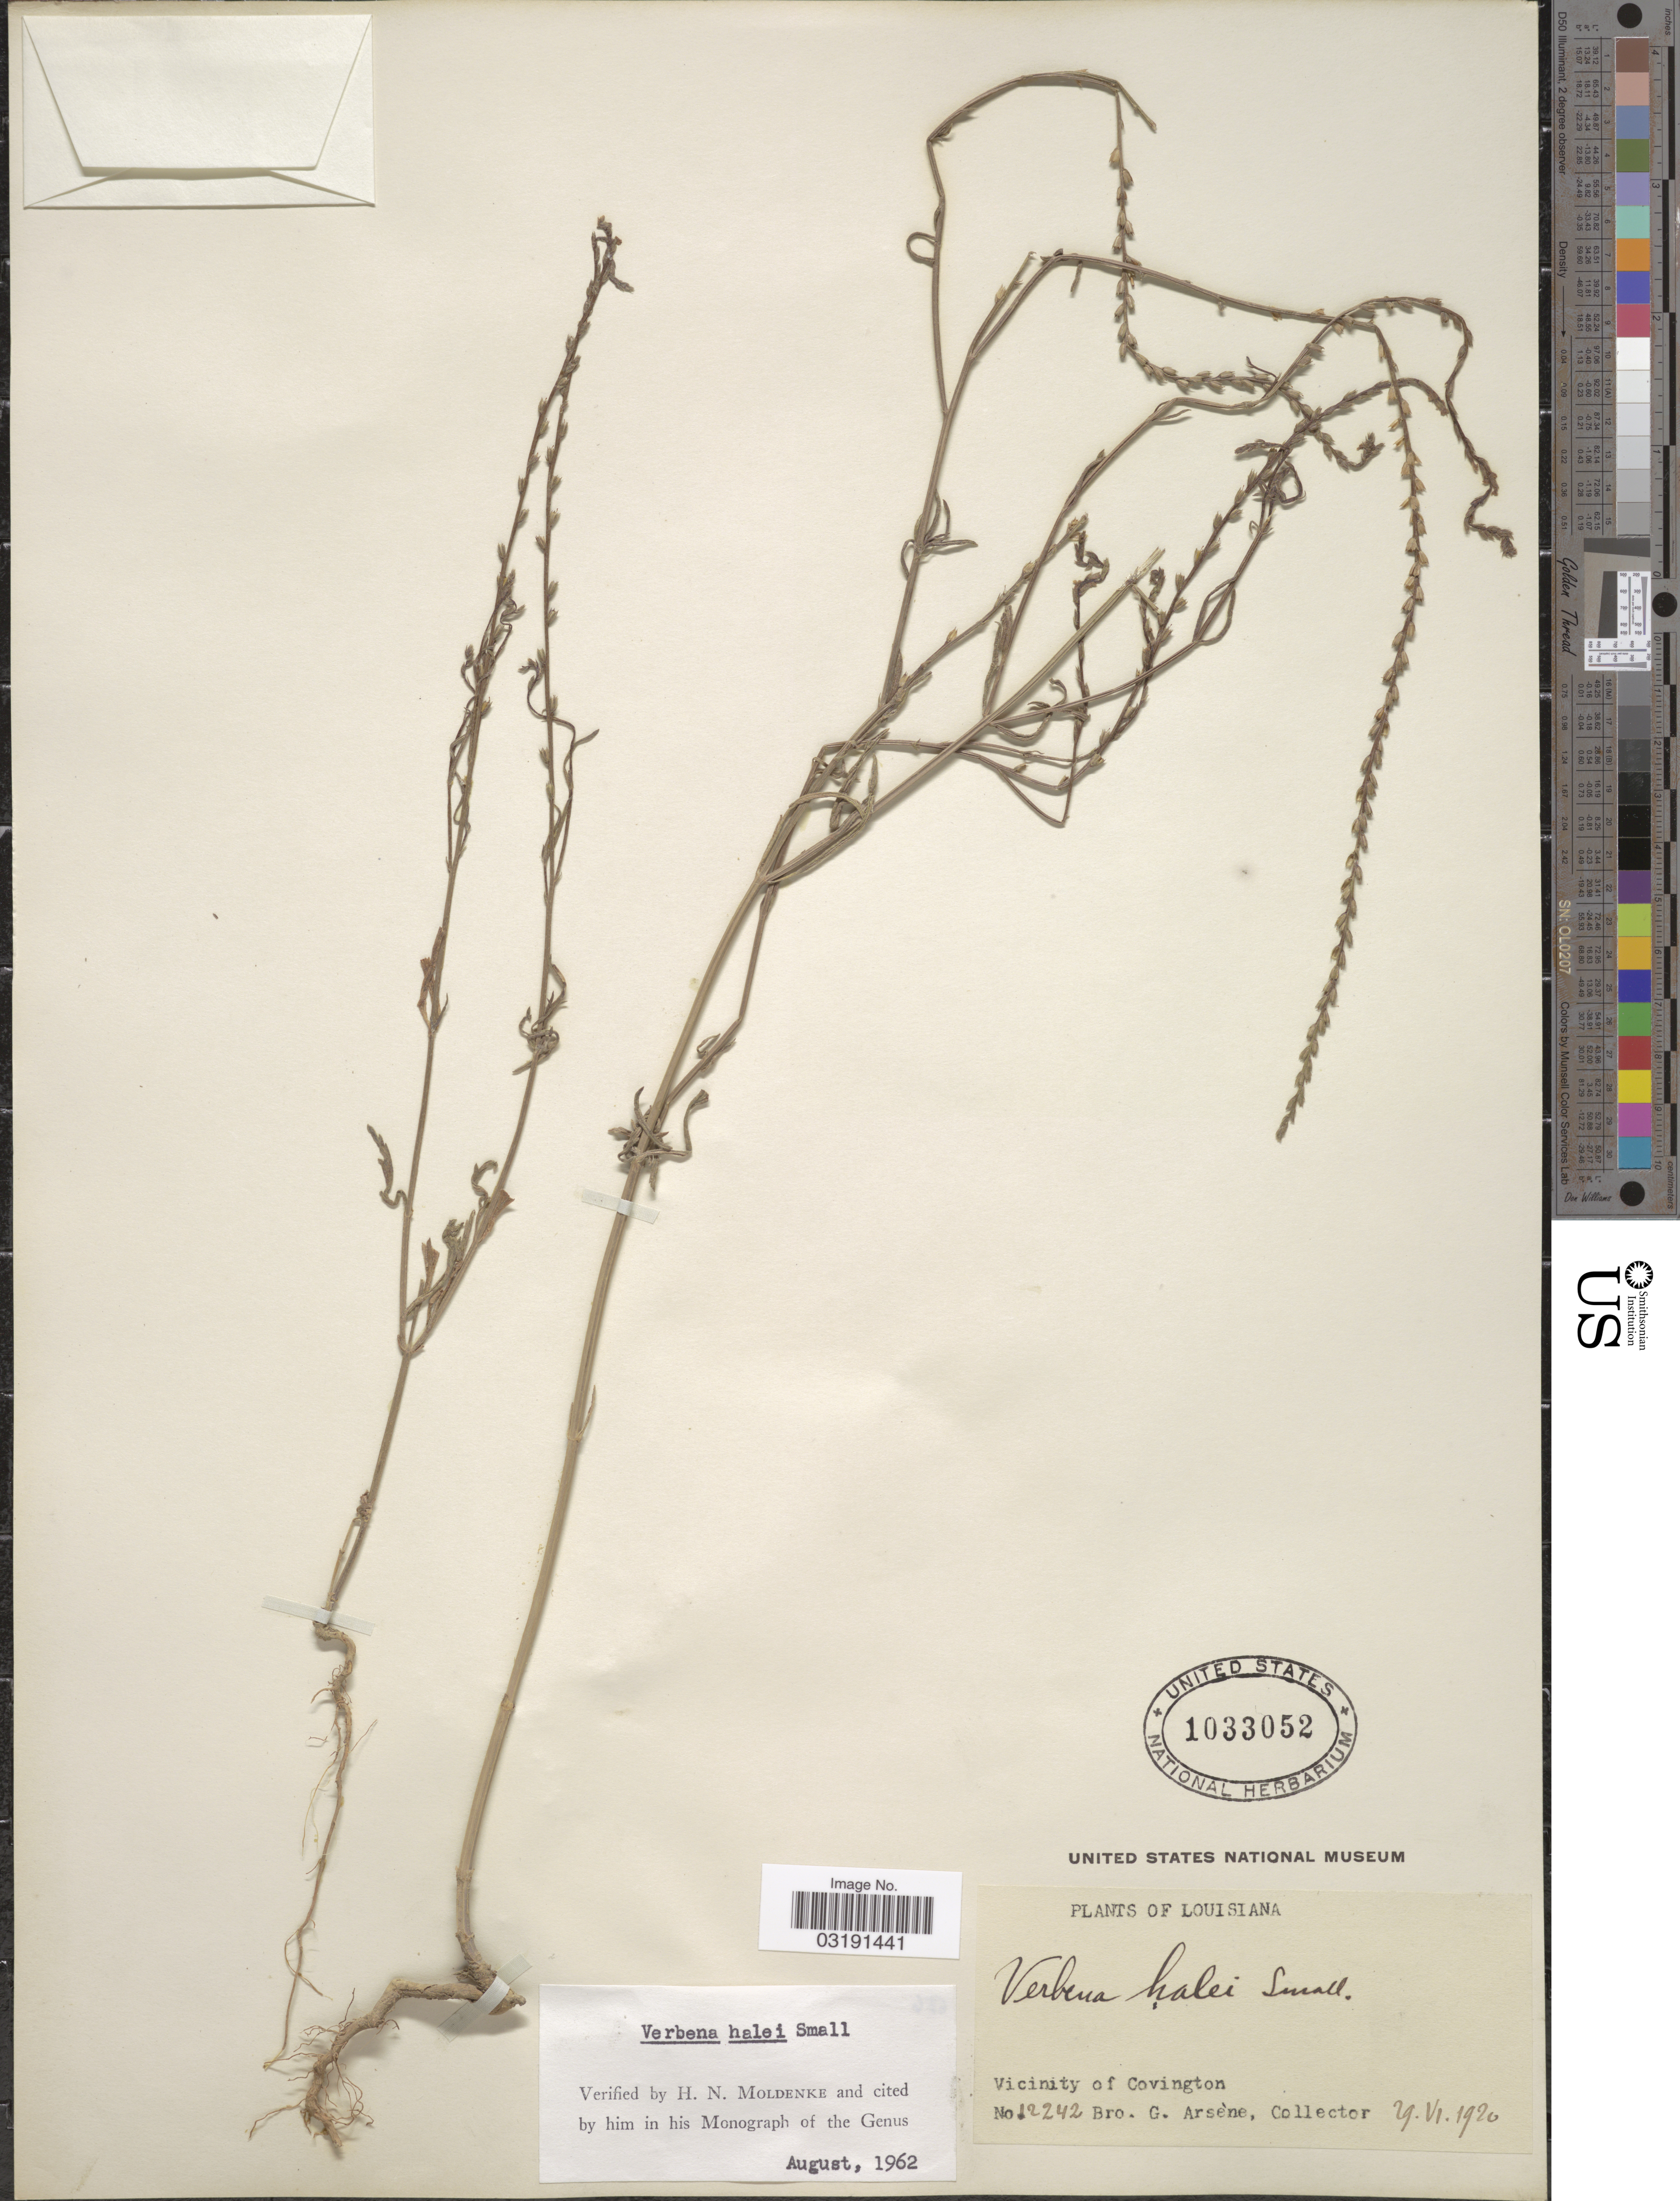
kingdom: Plantae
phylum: Tracheophyta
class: Magnoliopsida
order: Lamiales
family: Verbenaceae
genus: Verbena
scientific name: Verbena halei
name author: Small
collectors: Bro. G. Arsène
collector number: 12242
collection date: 1920-06-29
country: United States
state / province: Louisiana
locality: Vicinity of Covington.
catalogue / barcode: US 1033052